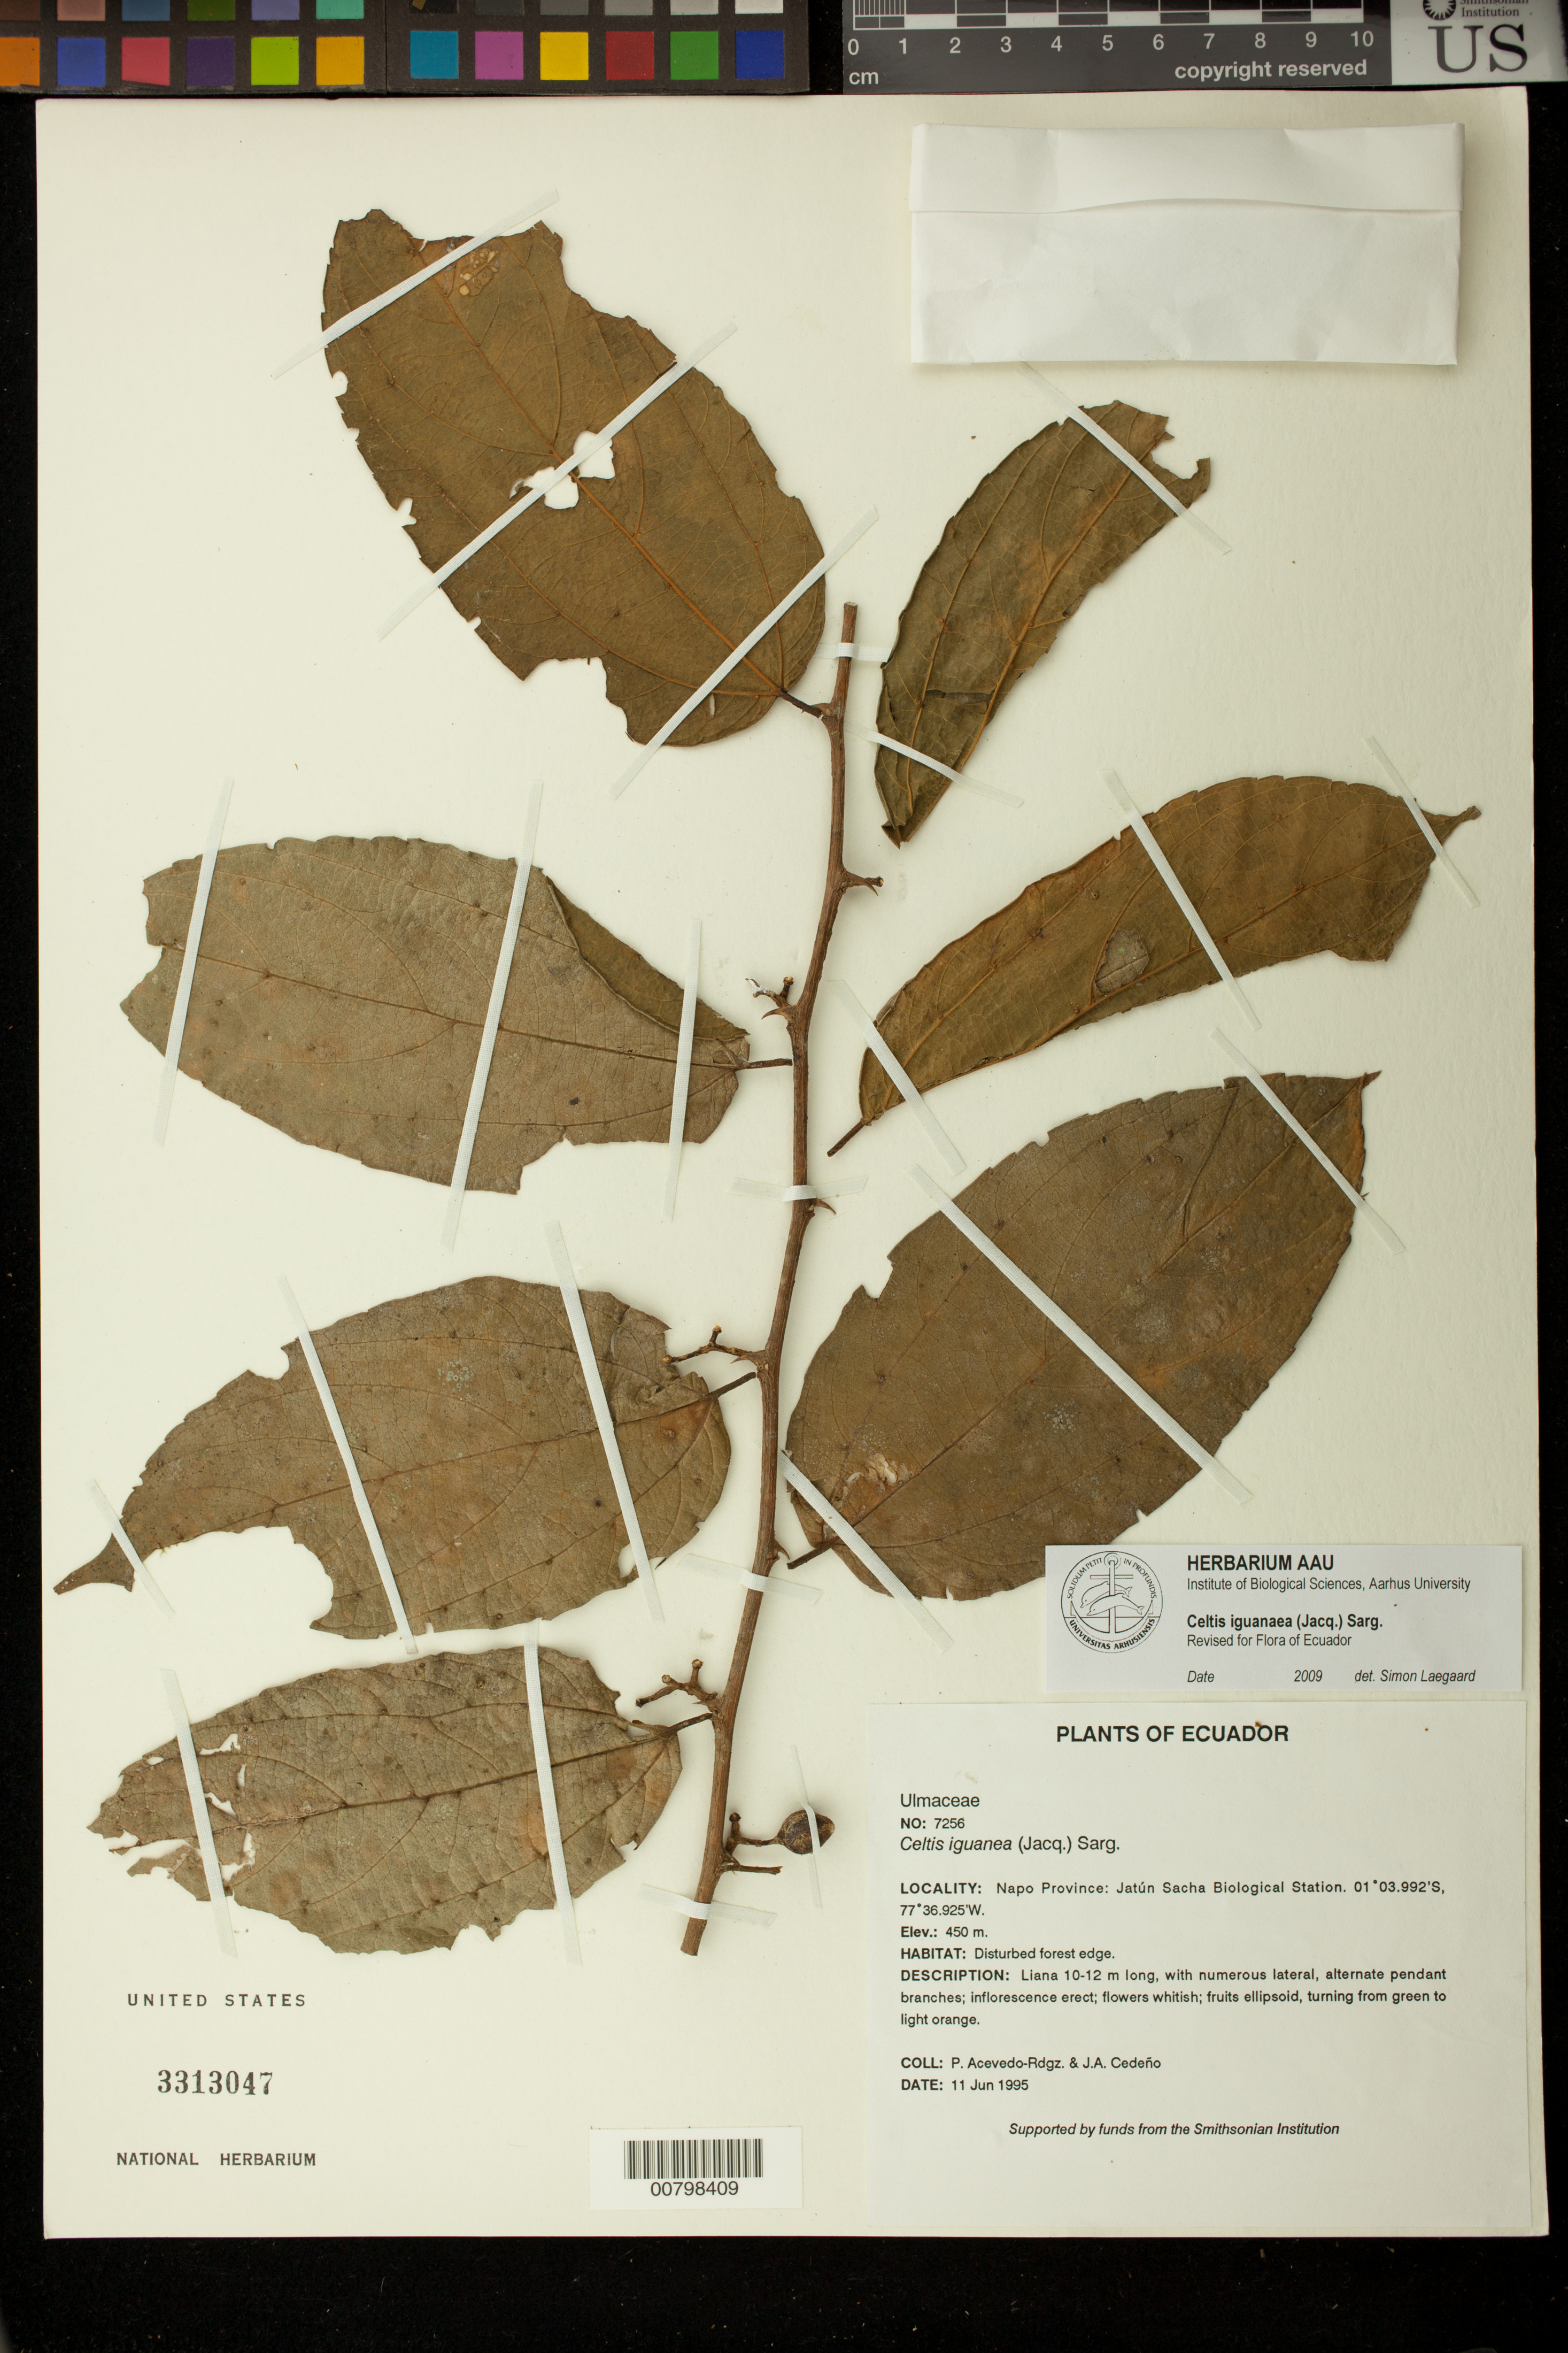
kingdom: Plantae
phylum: Tracheophyta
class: Magnoliopsida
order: Rosales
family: Cannabaceae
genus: Celtis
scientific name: Celtis iguanaea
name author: (Jacq.) Sarg.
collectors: P. Acevedo-Rodr. & J. A. Cedeño M.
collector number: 7256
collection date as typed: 11 Jun 1995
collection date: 1995-06-11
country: Ecuador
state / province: Napo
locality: Napo Province: Jatún Sacha Biological Station.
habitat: Disturbed forest edge.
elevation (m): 450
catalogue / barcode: US 3313047